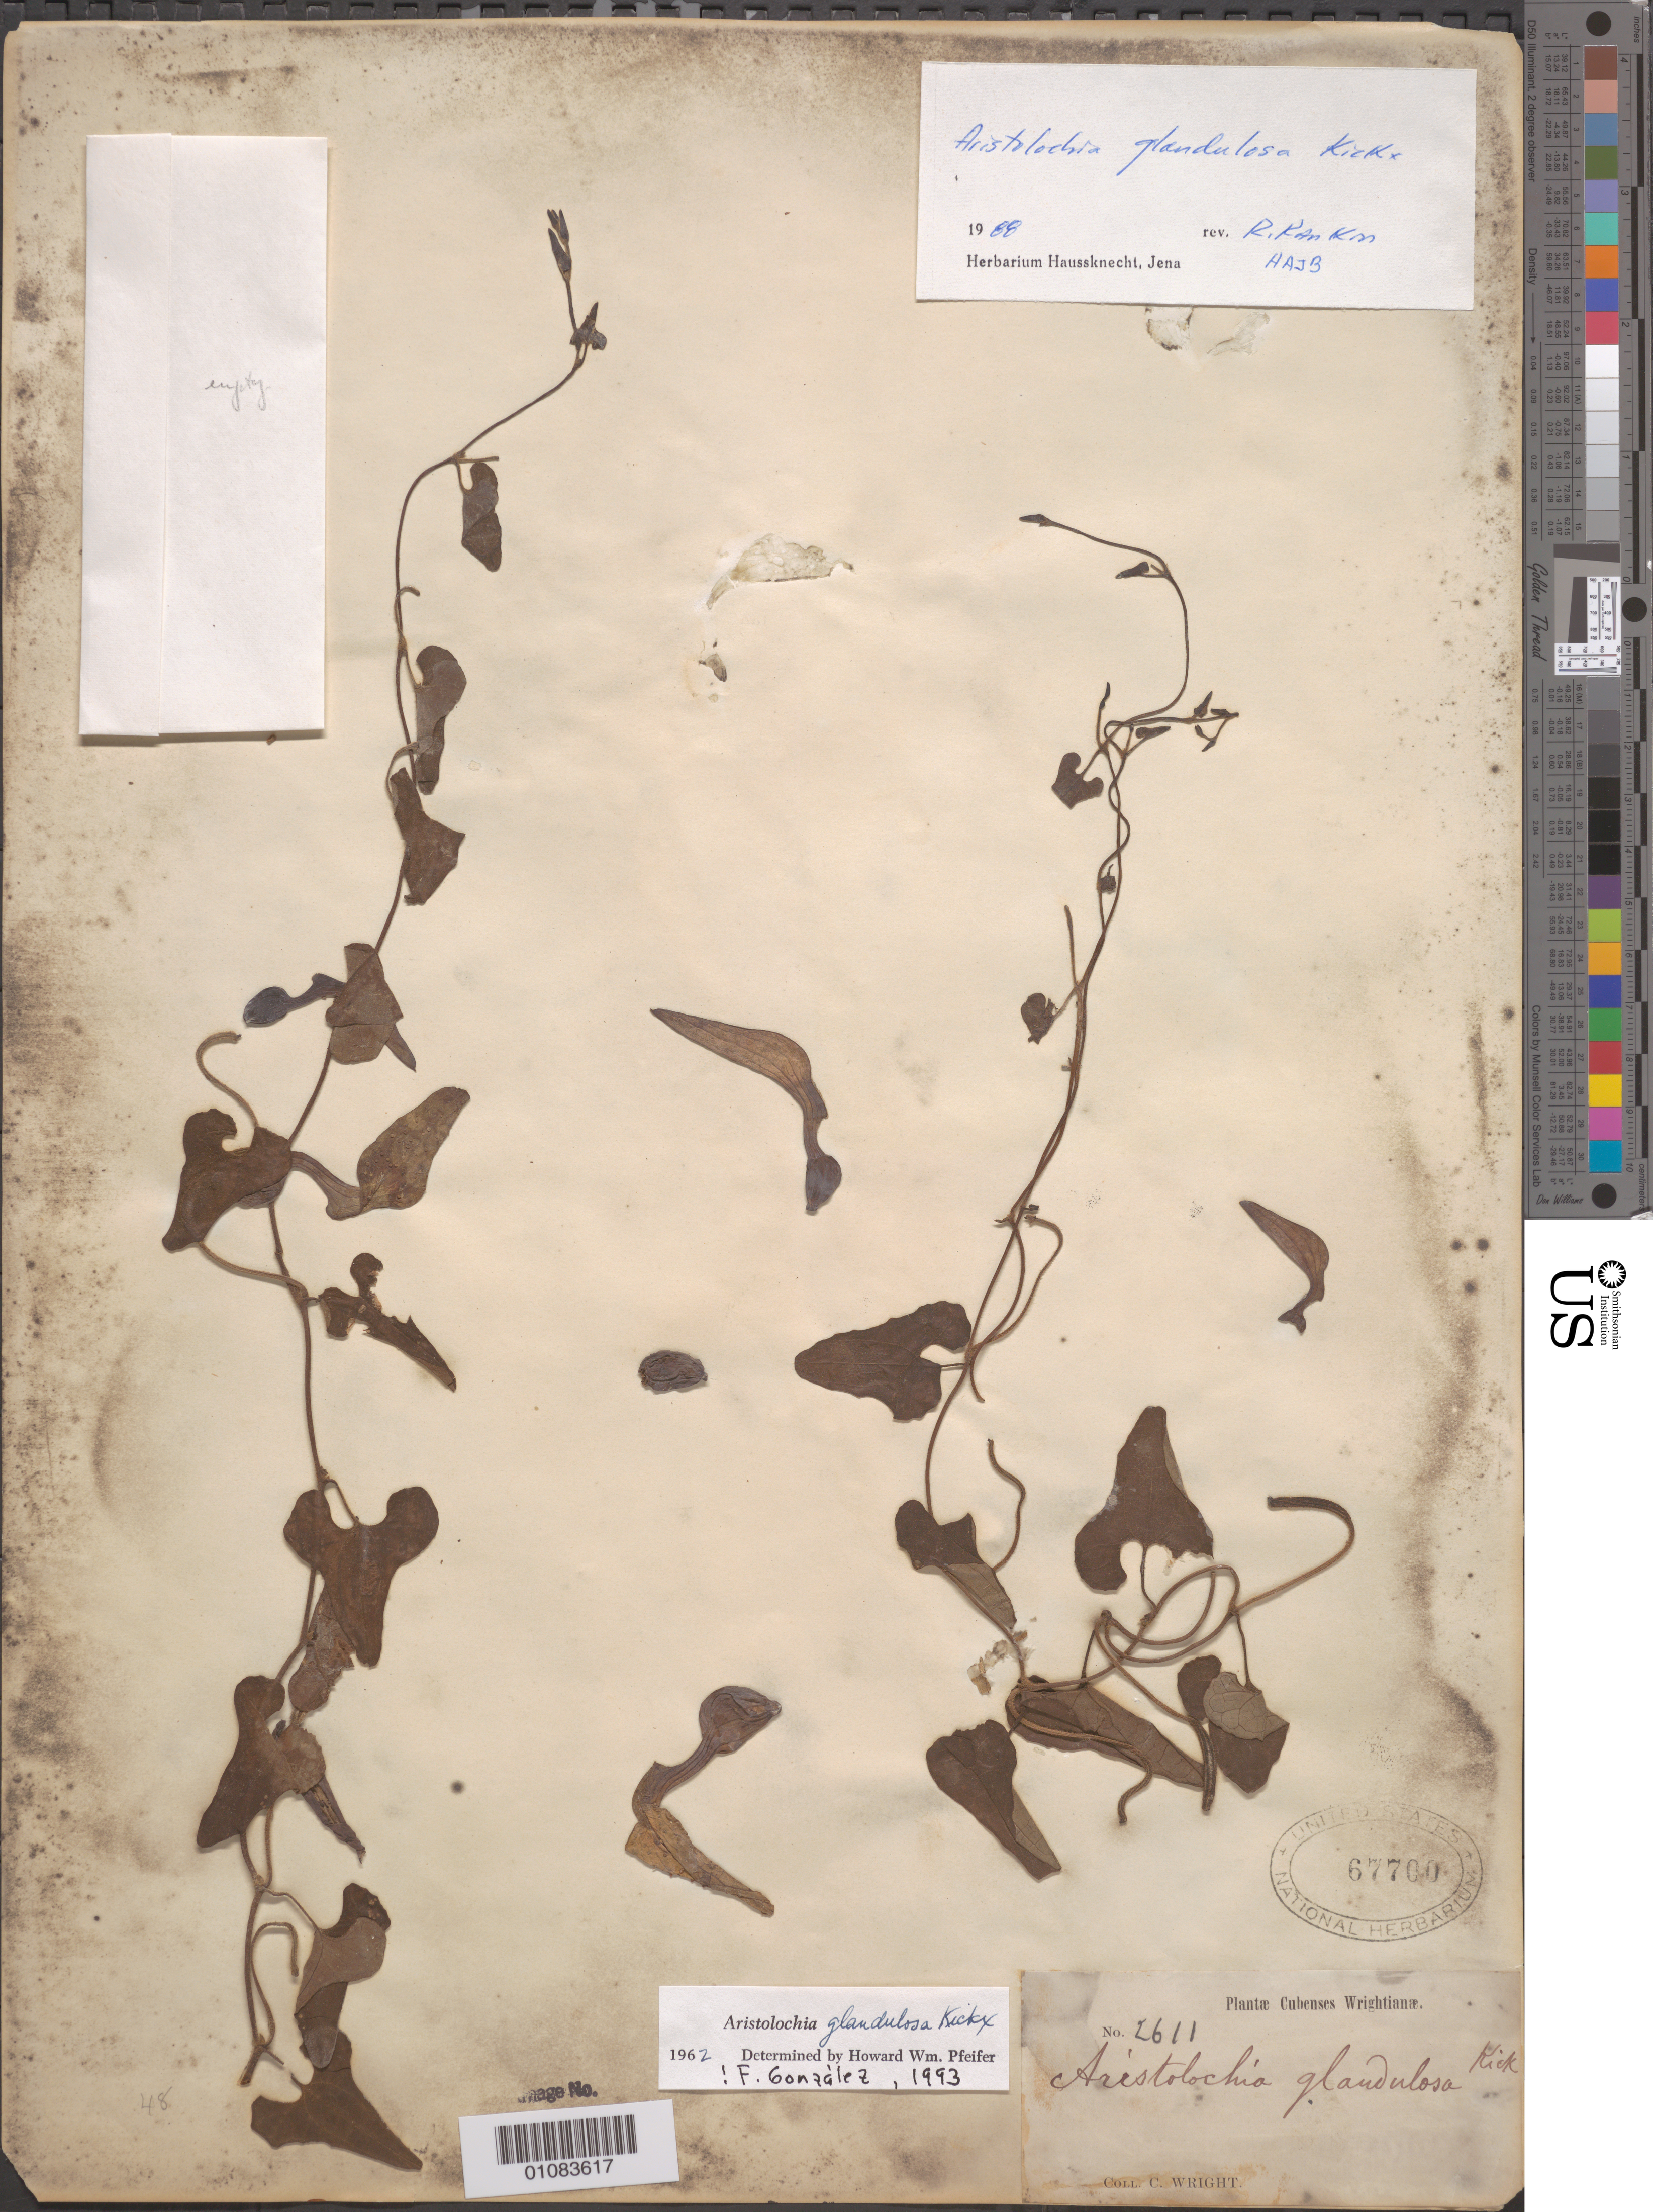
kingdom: Plantae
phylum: Tracheophyta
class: Magnoliopsida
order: Piperales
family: Aristolochiaceae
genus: Aristolochia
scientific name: Aristolochia glandulosa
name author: J. Kickx f.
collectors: C. Wright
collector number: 2611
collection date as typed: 06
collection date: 2006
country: Cuba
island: Cuba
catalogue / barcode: US 67700